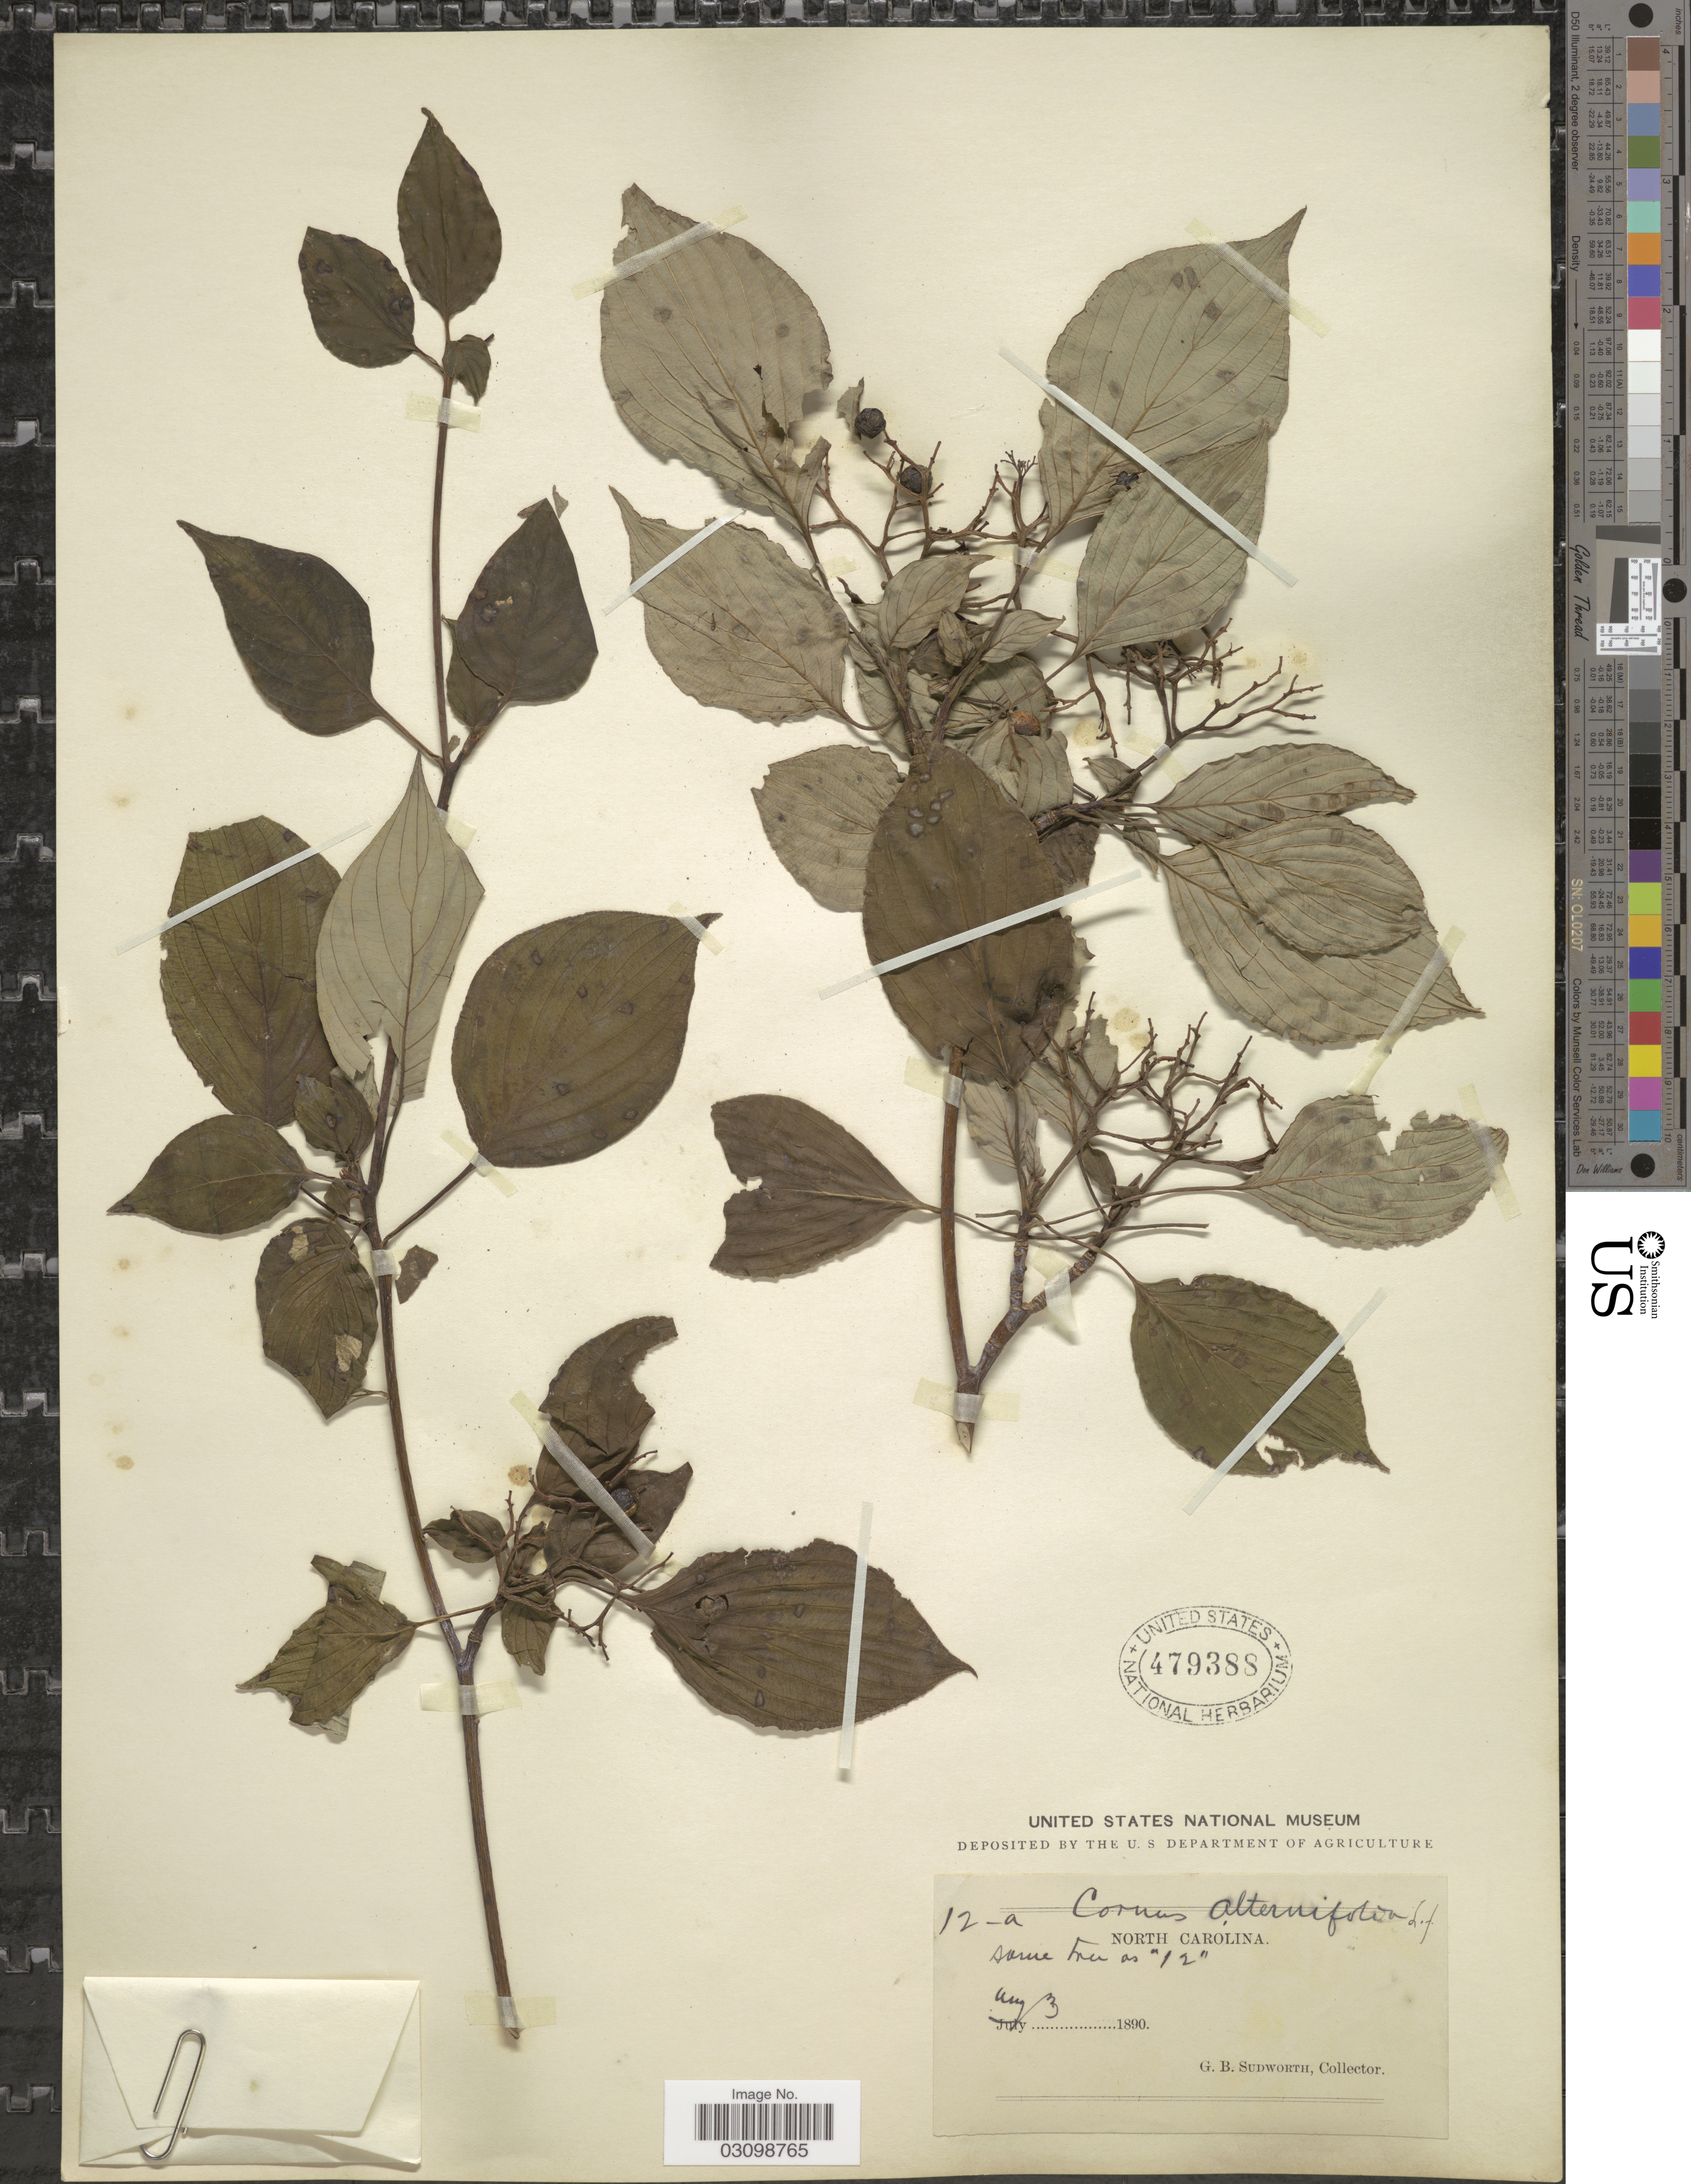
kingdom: Plantae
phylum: Tracheophyta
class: Magnoliopsida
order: Cornales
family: Cornaceae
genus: Cornus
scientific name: Cornus alternifolia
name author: L.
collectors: G. B. Sudworth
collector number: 12-a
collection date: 1890-08-03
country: United States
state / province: North Carolina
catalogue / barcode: US 479388